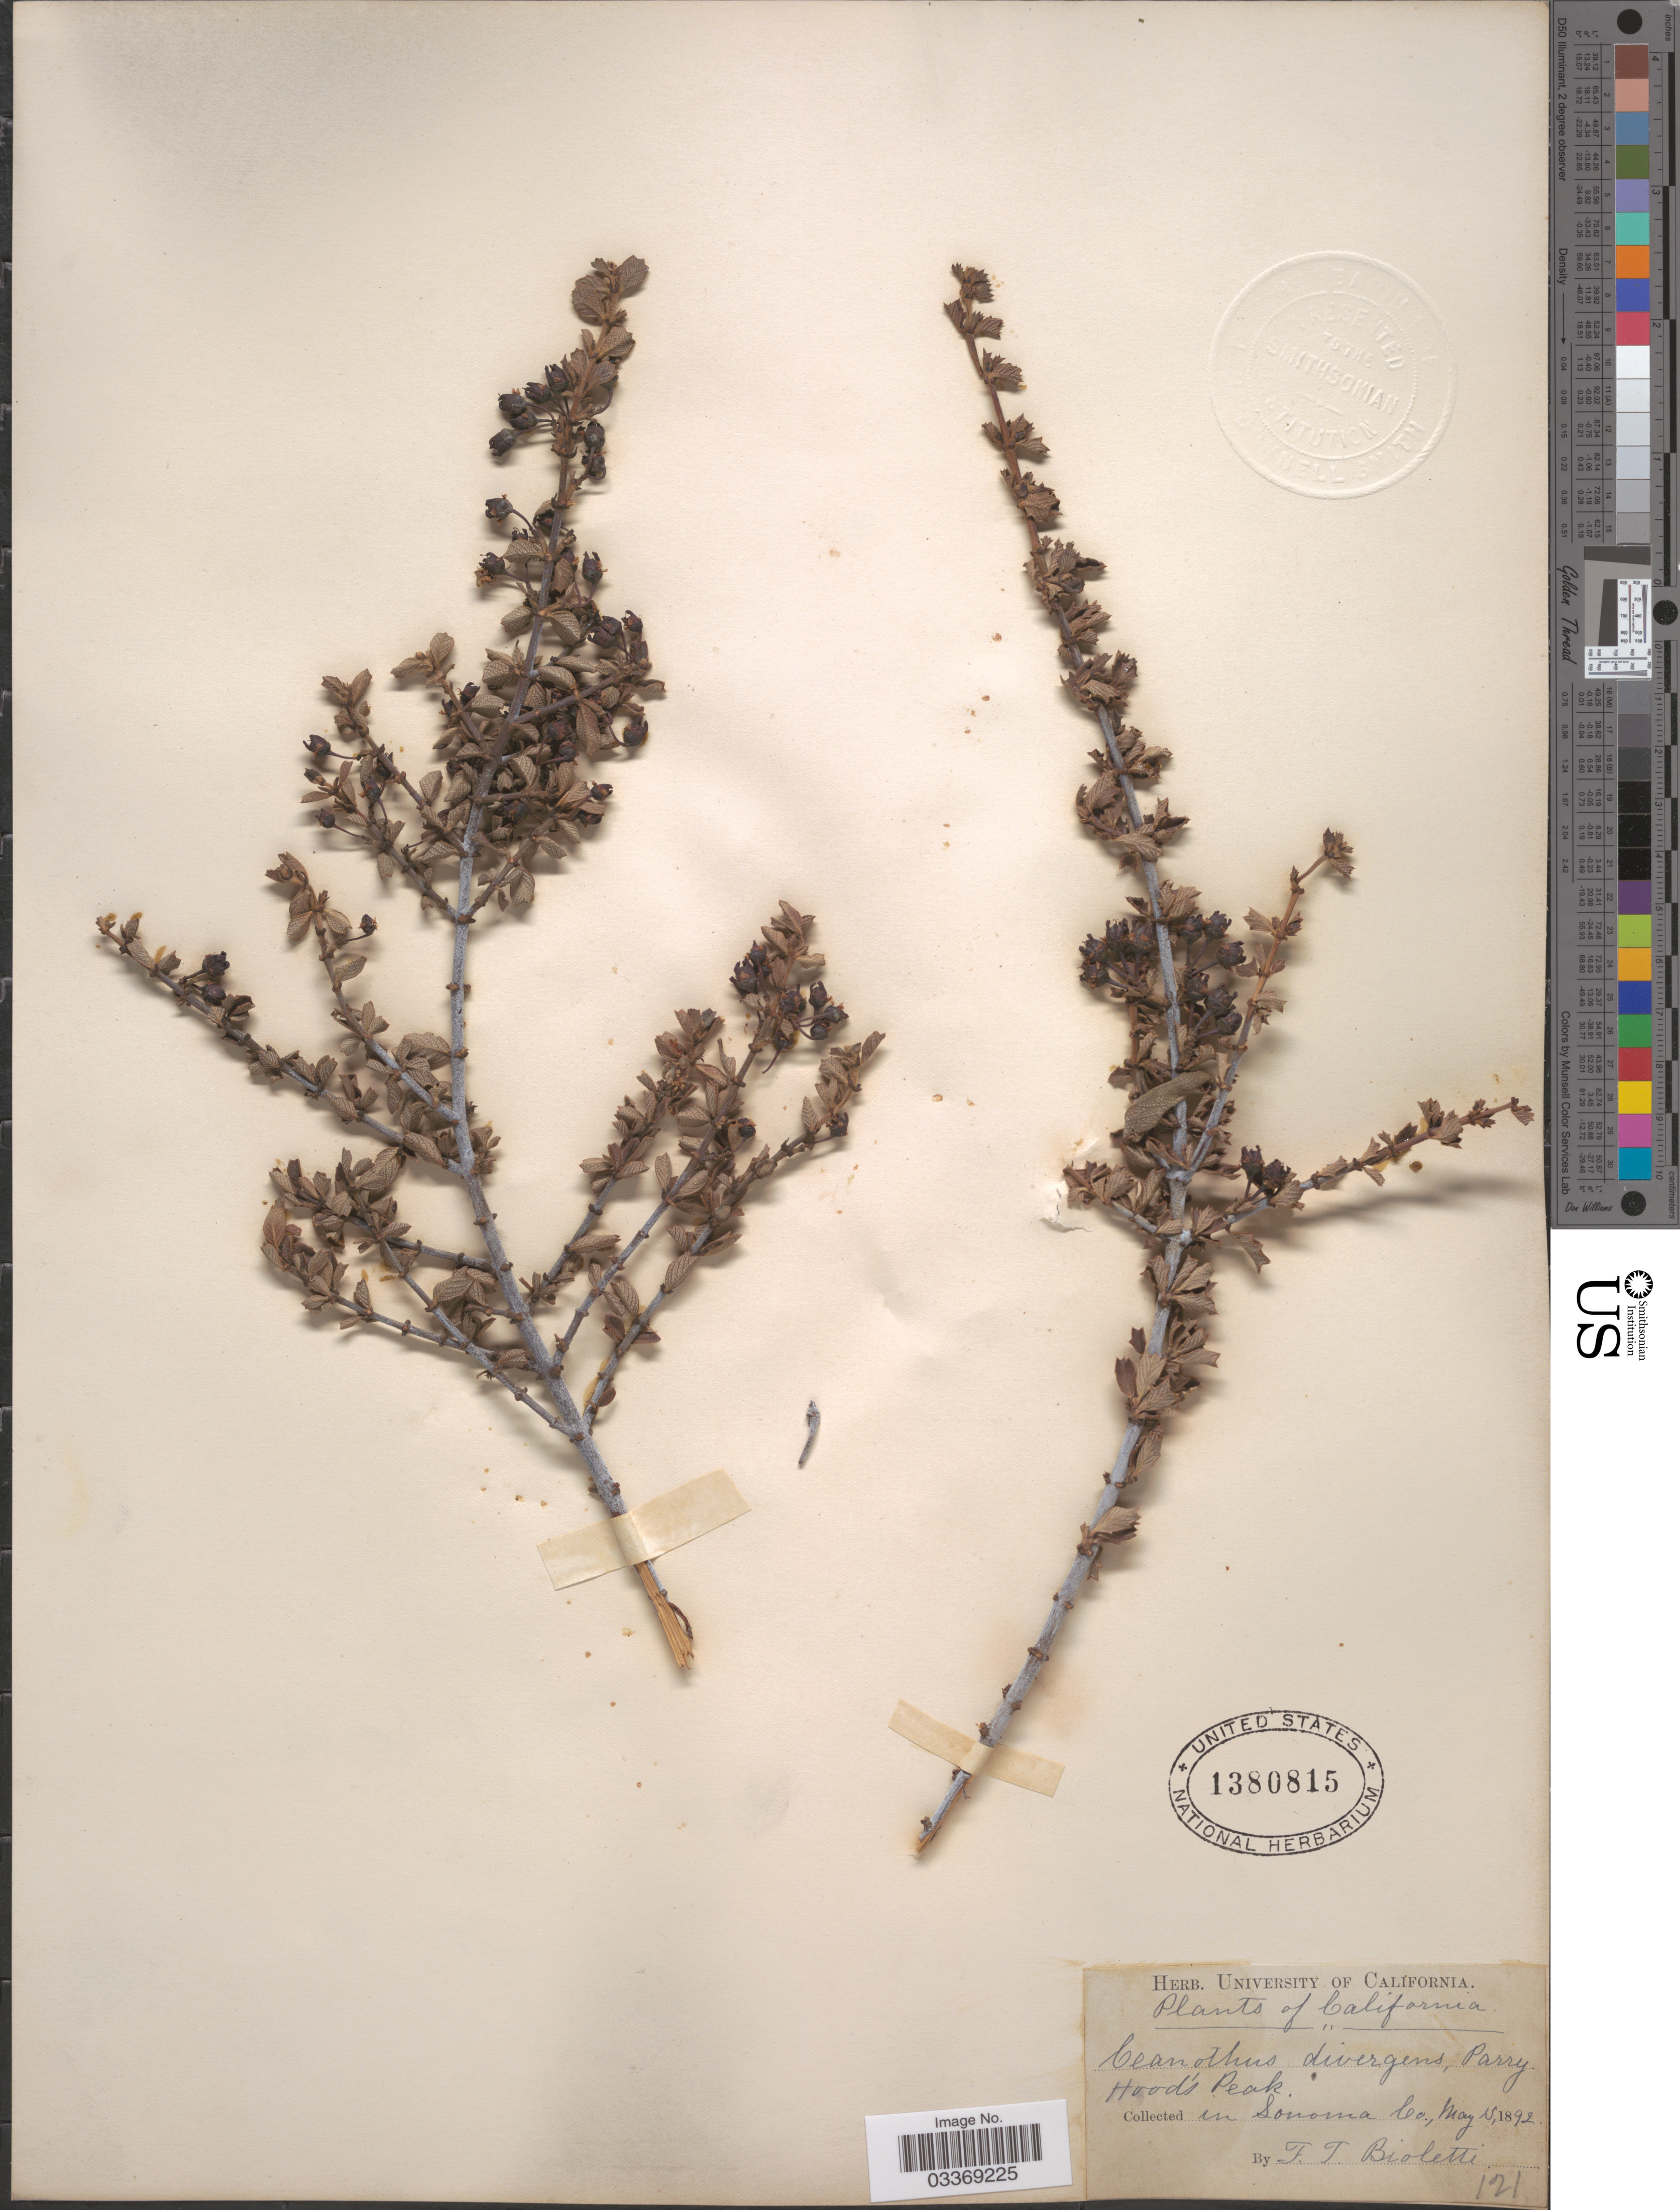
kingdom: Plantae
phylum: Tracheophyta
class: Magnoliopsida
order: Rosales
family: Rhamnaceae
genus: Ceanothus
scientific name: Ceanothus divergens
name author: Parry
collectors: F. T. Bioletti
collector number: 121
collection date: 1892-05-15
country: United States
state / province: California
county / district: Sonoma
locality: Hood's Peak, in Sonoma Co.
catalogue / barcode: US 1380815